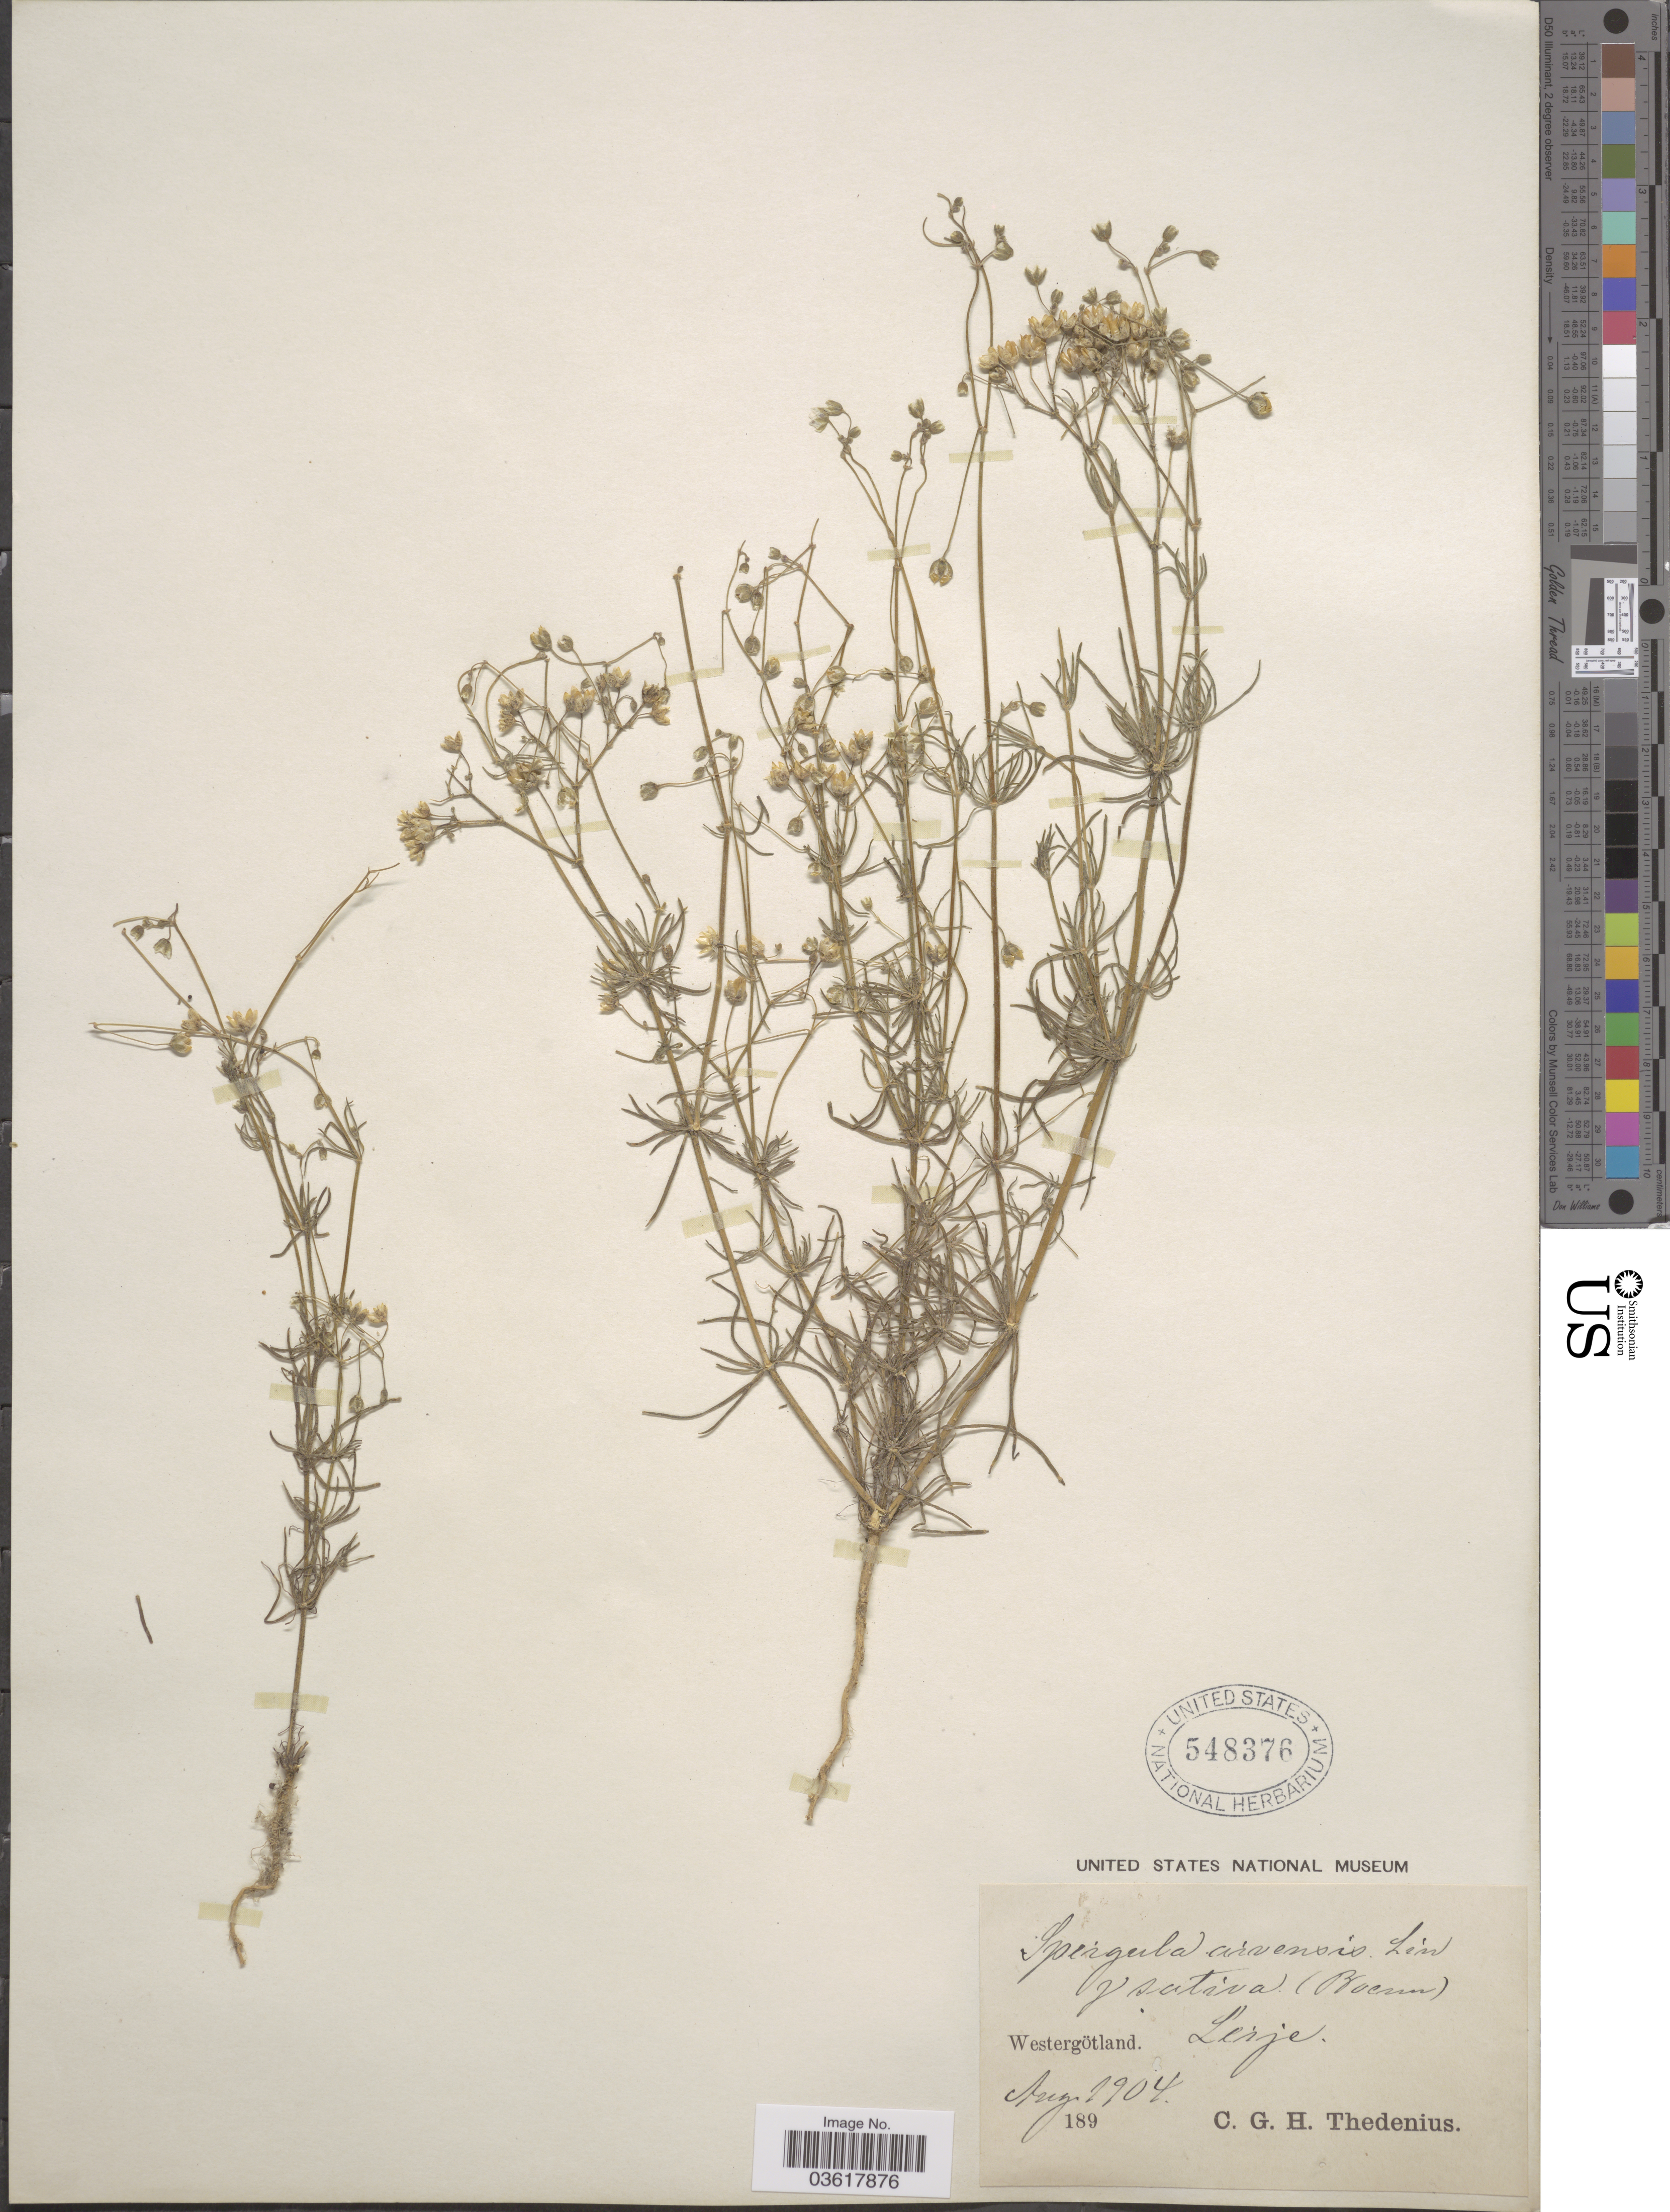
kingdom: Plantae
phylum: Tracheophyta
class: Magnoliopsida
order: Caryophyllales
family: Caryophyllaceae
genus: Spergula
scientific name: Spergula arvensis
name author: L.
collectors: C. Thedenius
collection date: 1904-08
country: Sweden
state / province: Västra Götaland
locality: Westergötland. Leije.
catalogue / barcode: US 548376